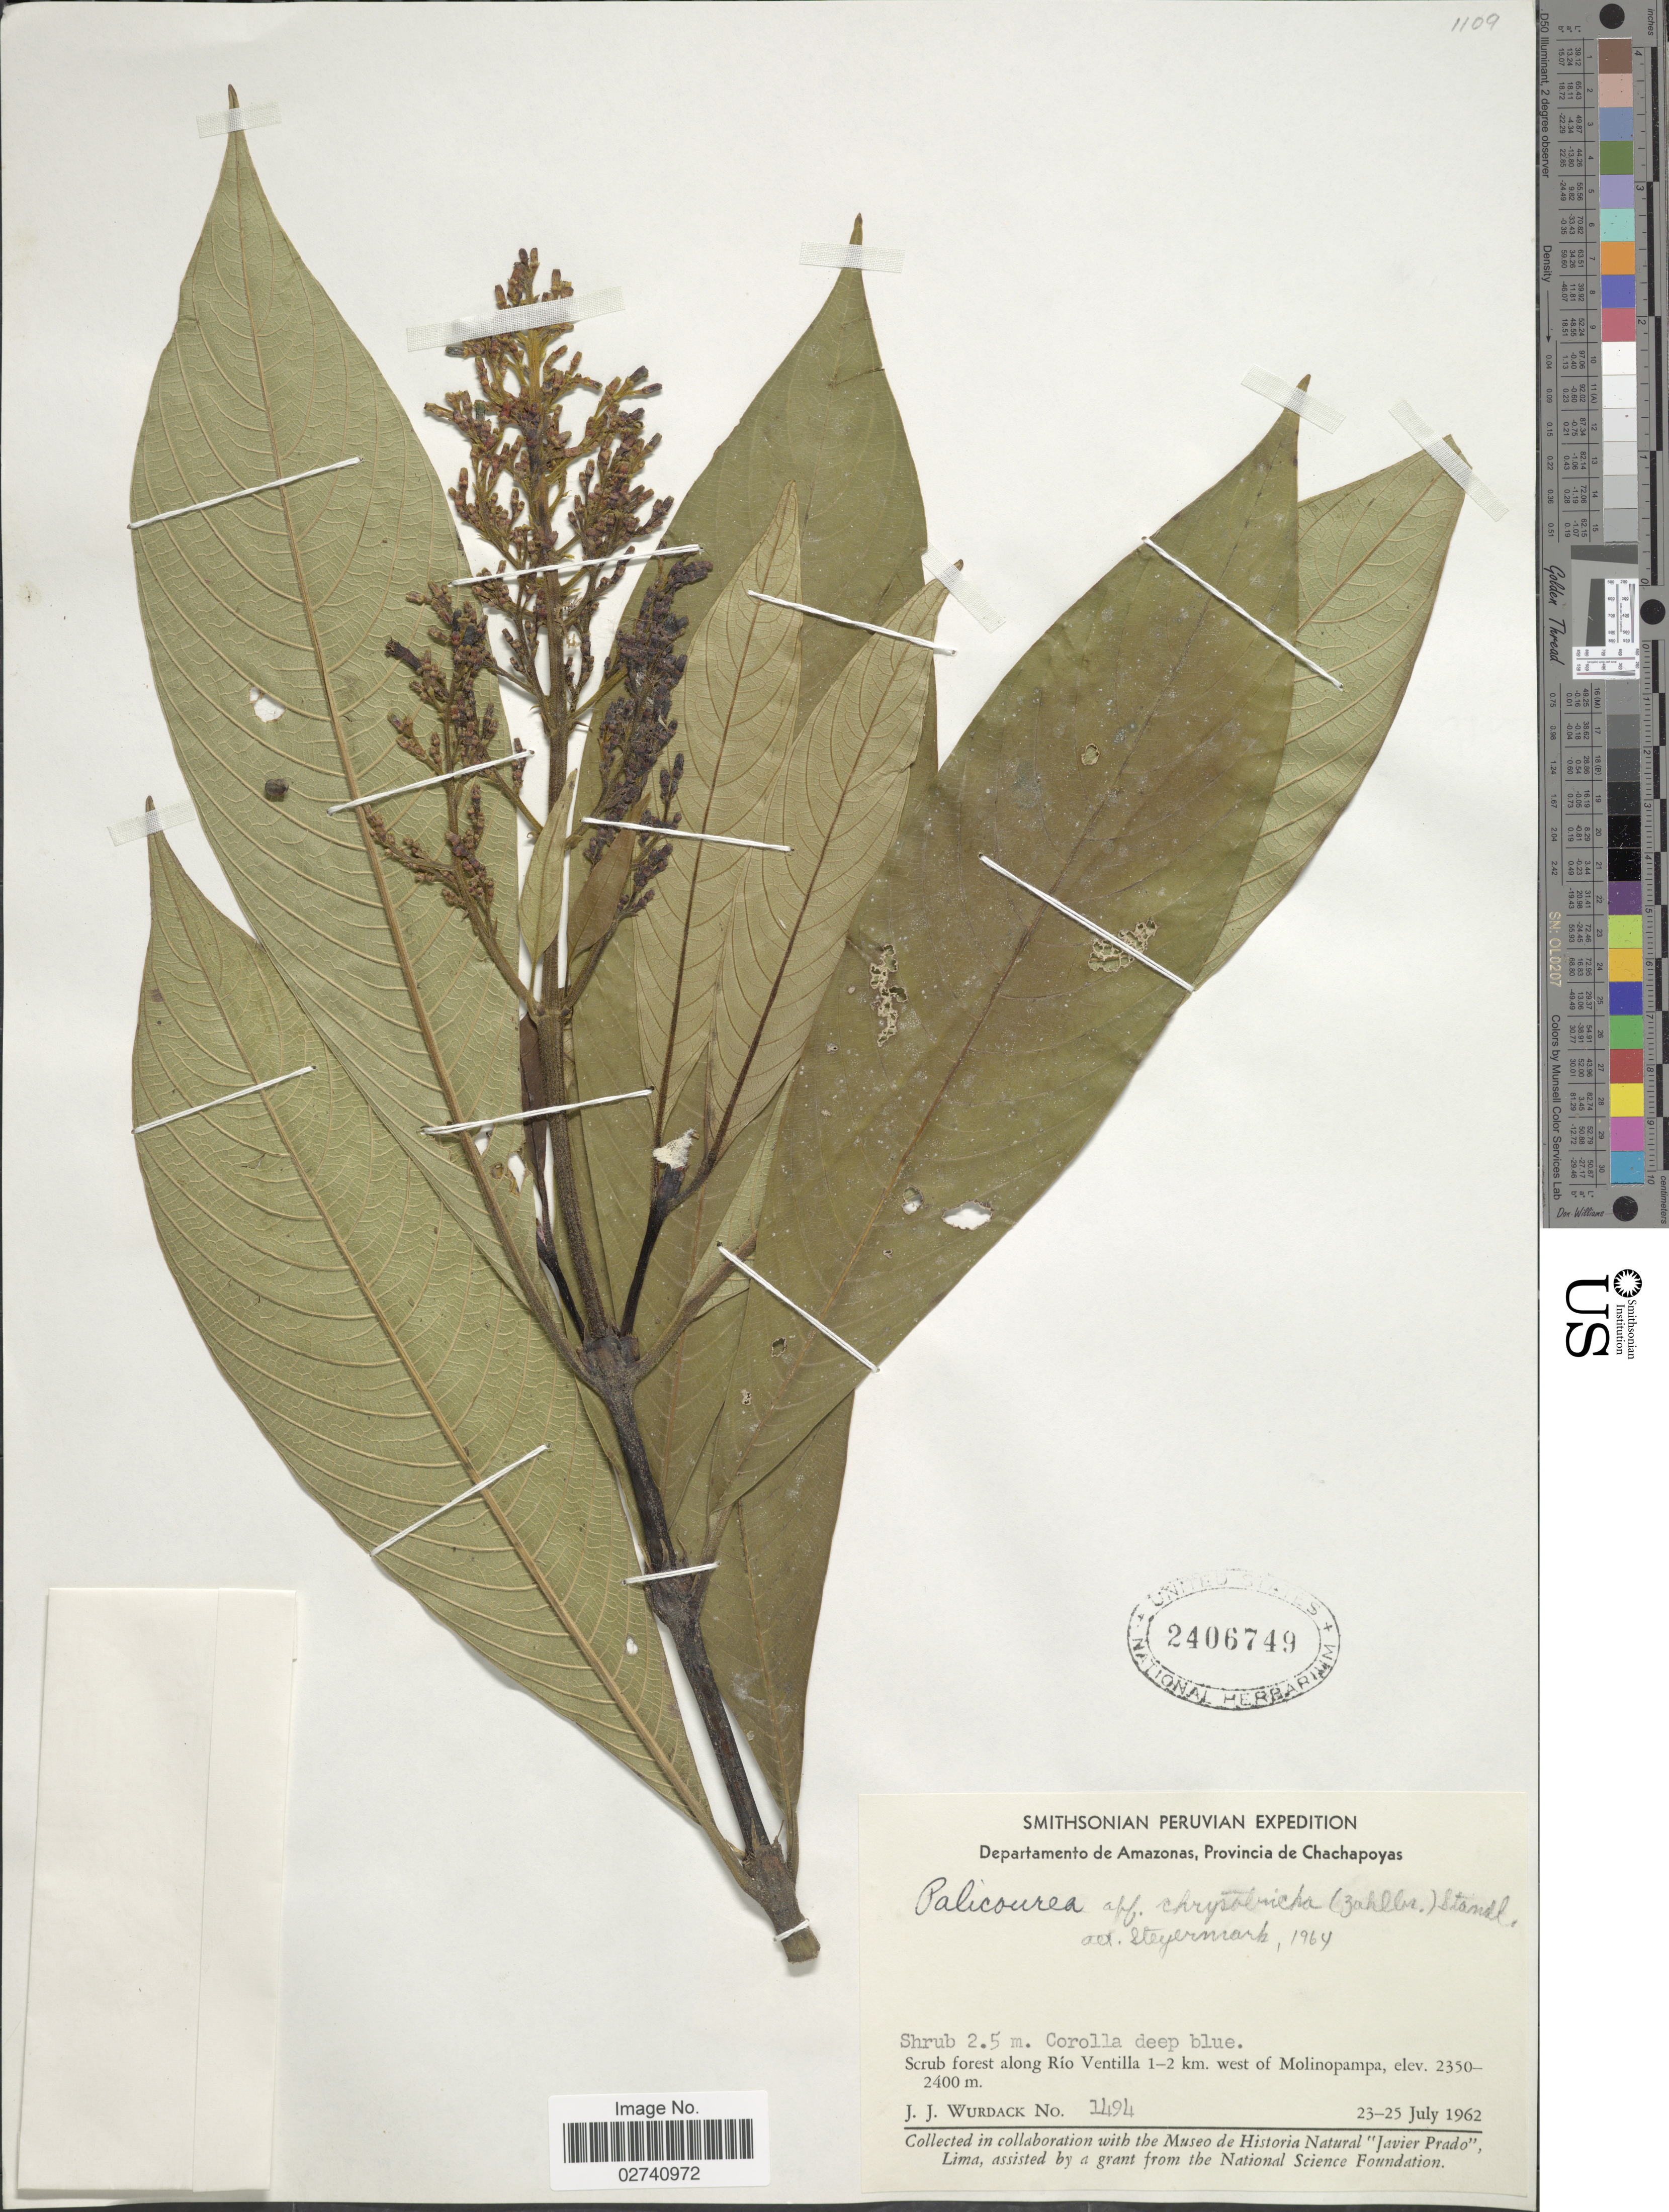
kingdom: Plantae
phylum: Tracheophyta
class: Magnoliopsida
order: Gentianales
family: Rubiaceae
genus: Palicourea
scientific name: Palicourea chrysotricha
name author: (Zahlbr.) Standl.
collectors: J. J. Wurdack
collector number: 1494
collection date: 1962-07-23/1962-07-25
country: Peru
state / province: Amazonas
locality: Provincia de Chachapoyas, Scrub forest along Rio Ventilla 1-2 km. west of Molinopampa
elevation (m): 2350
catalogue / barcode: US 2406749